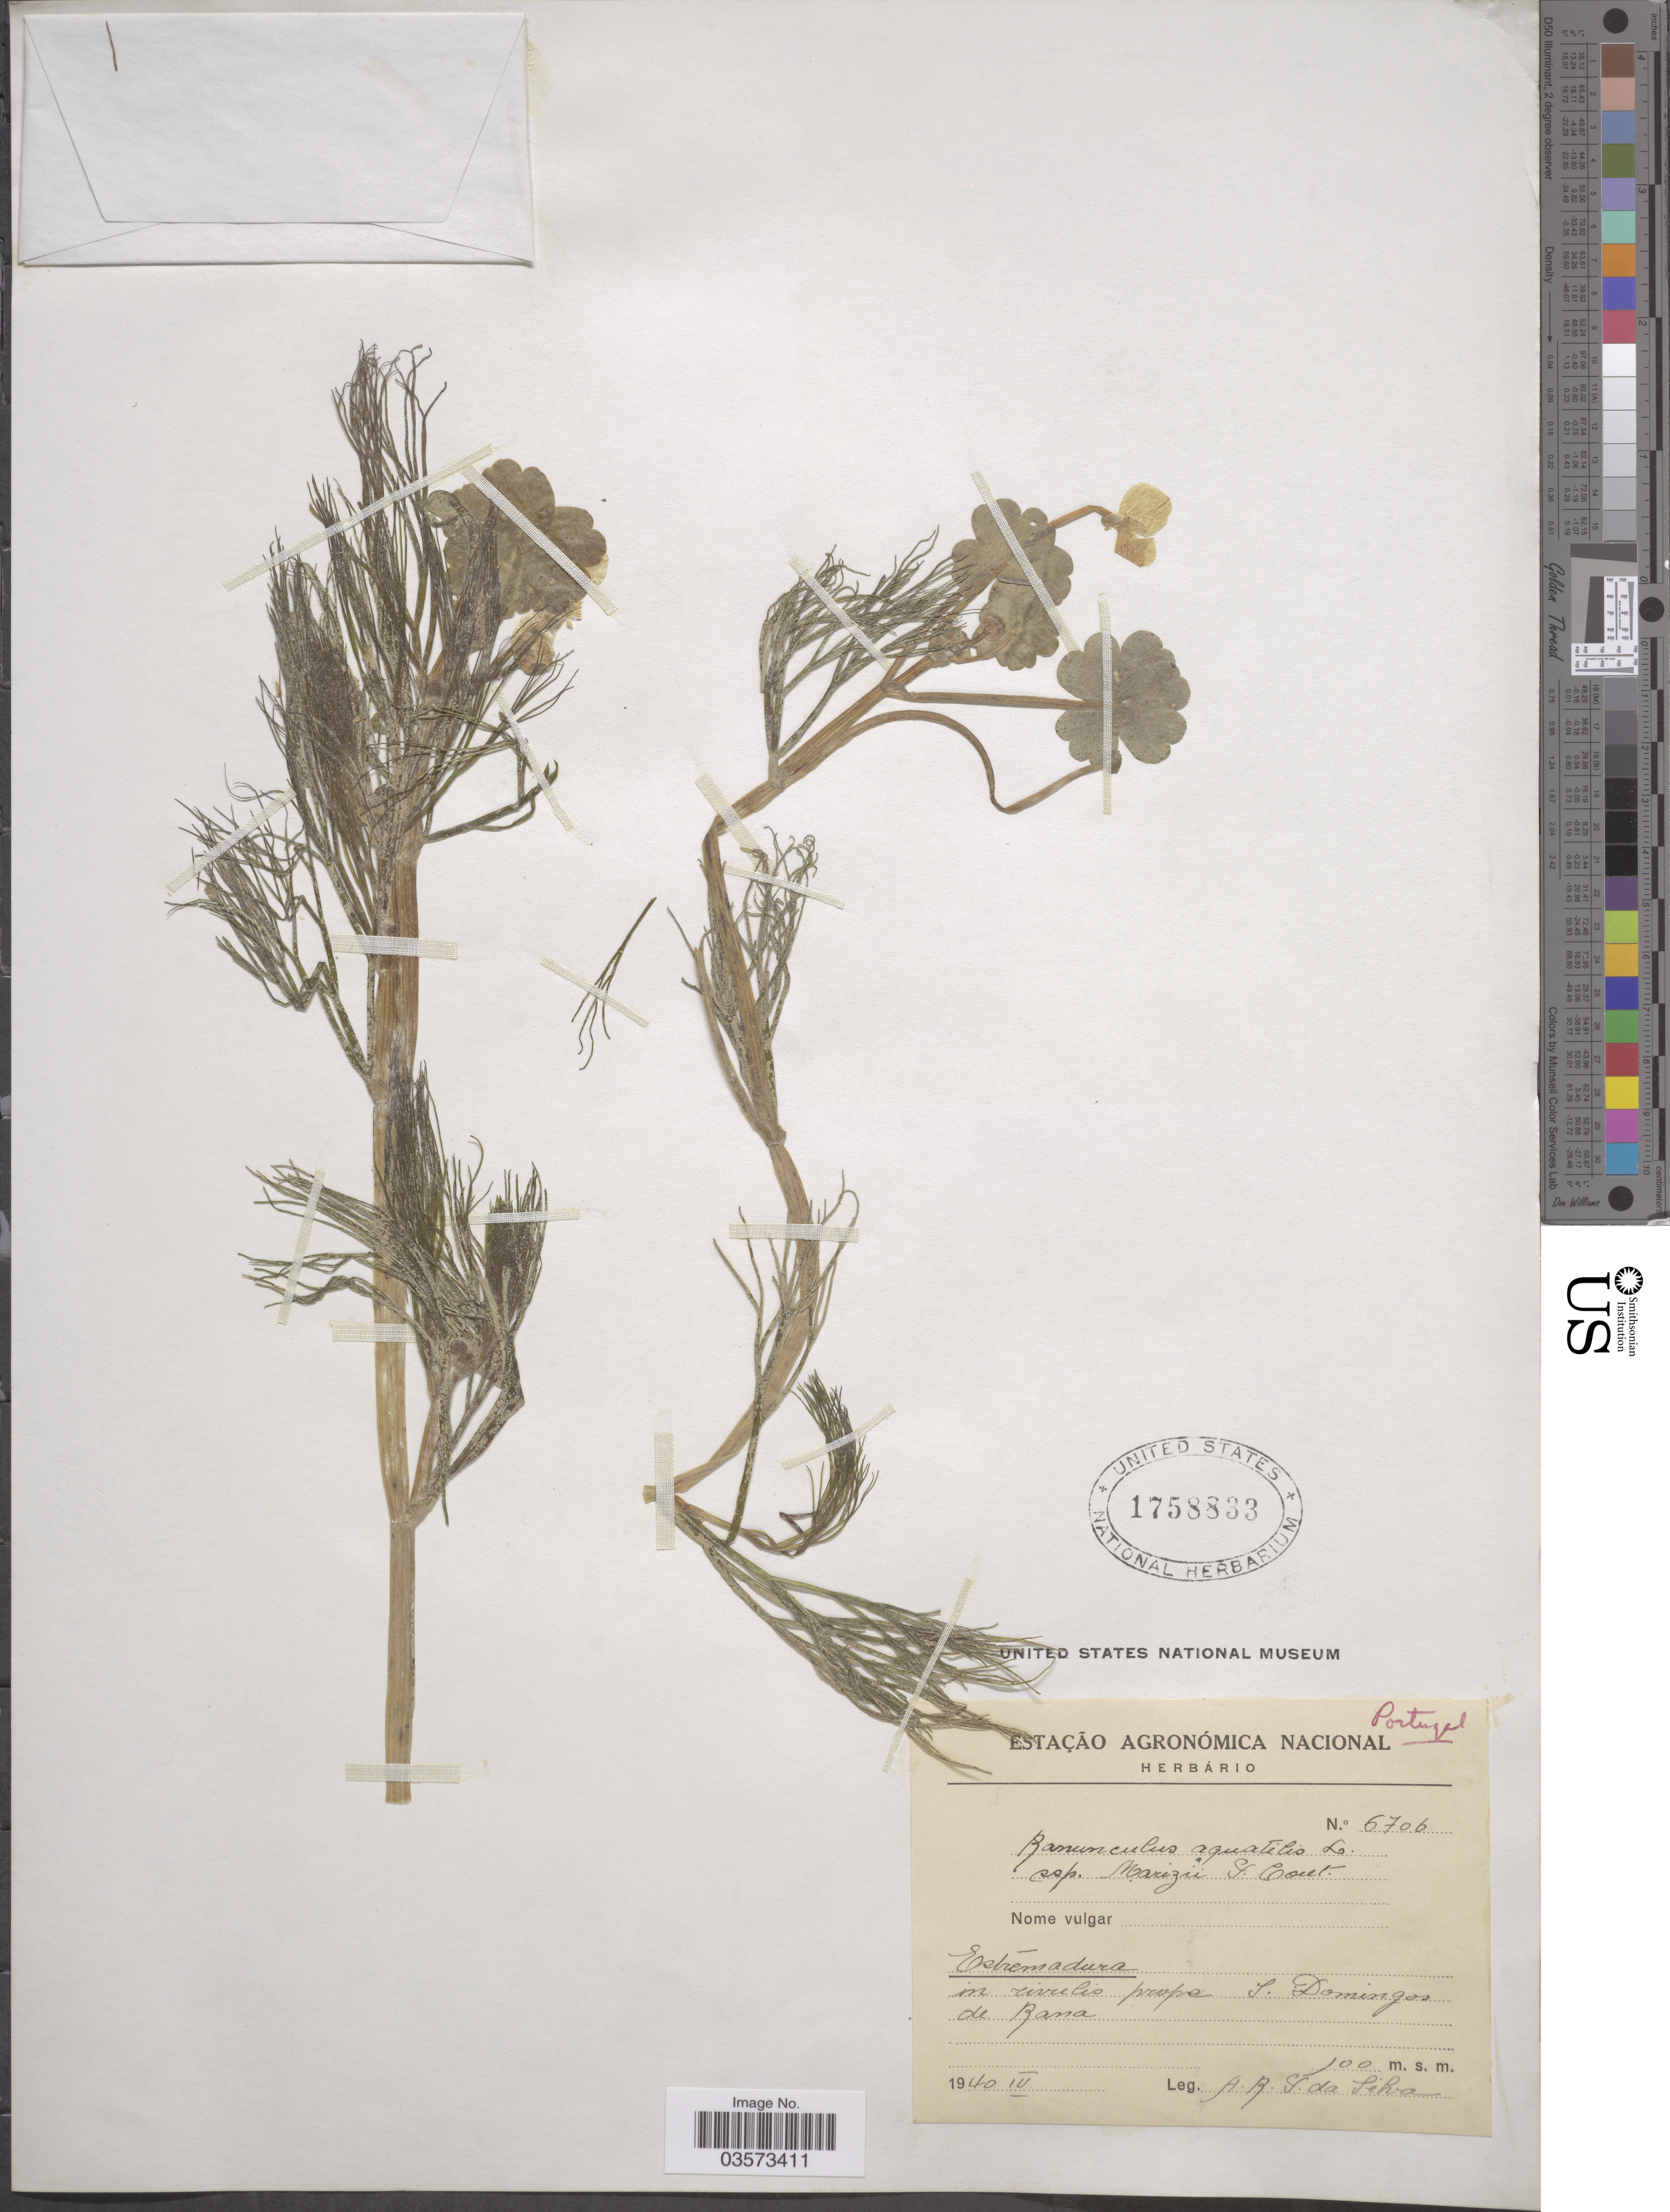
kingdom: Plantae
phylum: Tracheophyta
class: Magnoliopsida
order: Ranunculales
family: Ranunculaceae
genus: Ranunculus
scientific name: Ranunculus aquatilis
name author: L.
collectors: A. Pinto da Silva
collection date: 1940-04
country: Portugal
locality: Estremadura. In rivulio prope S. Domingos de Rana.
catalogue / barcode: US 1758833